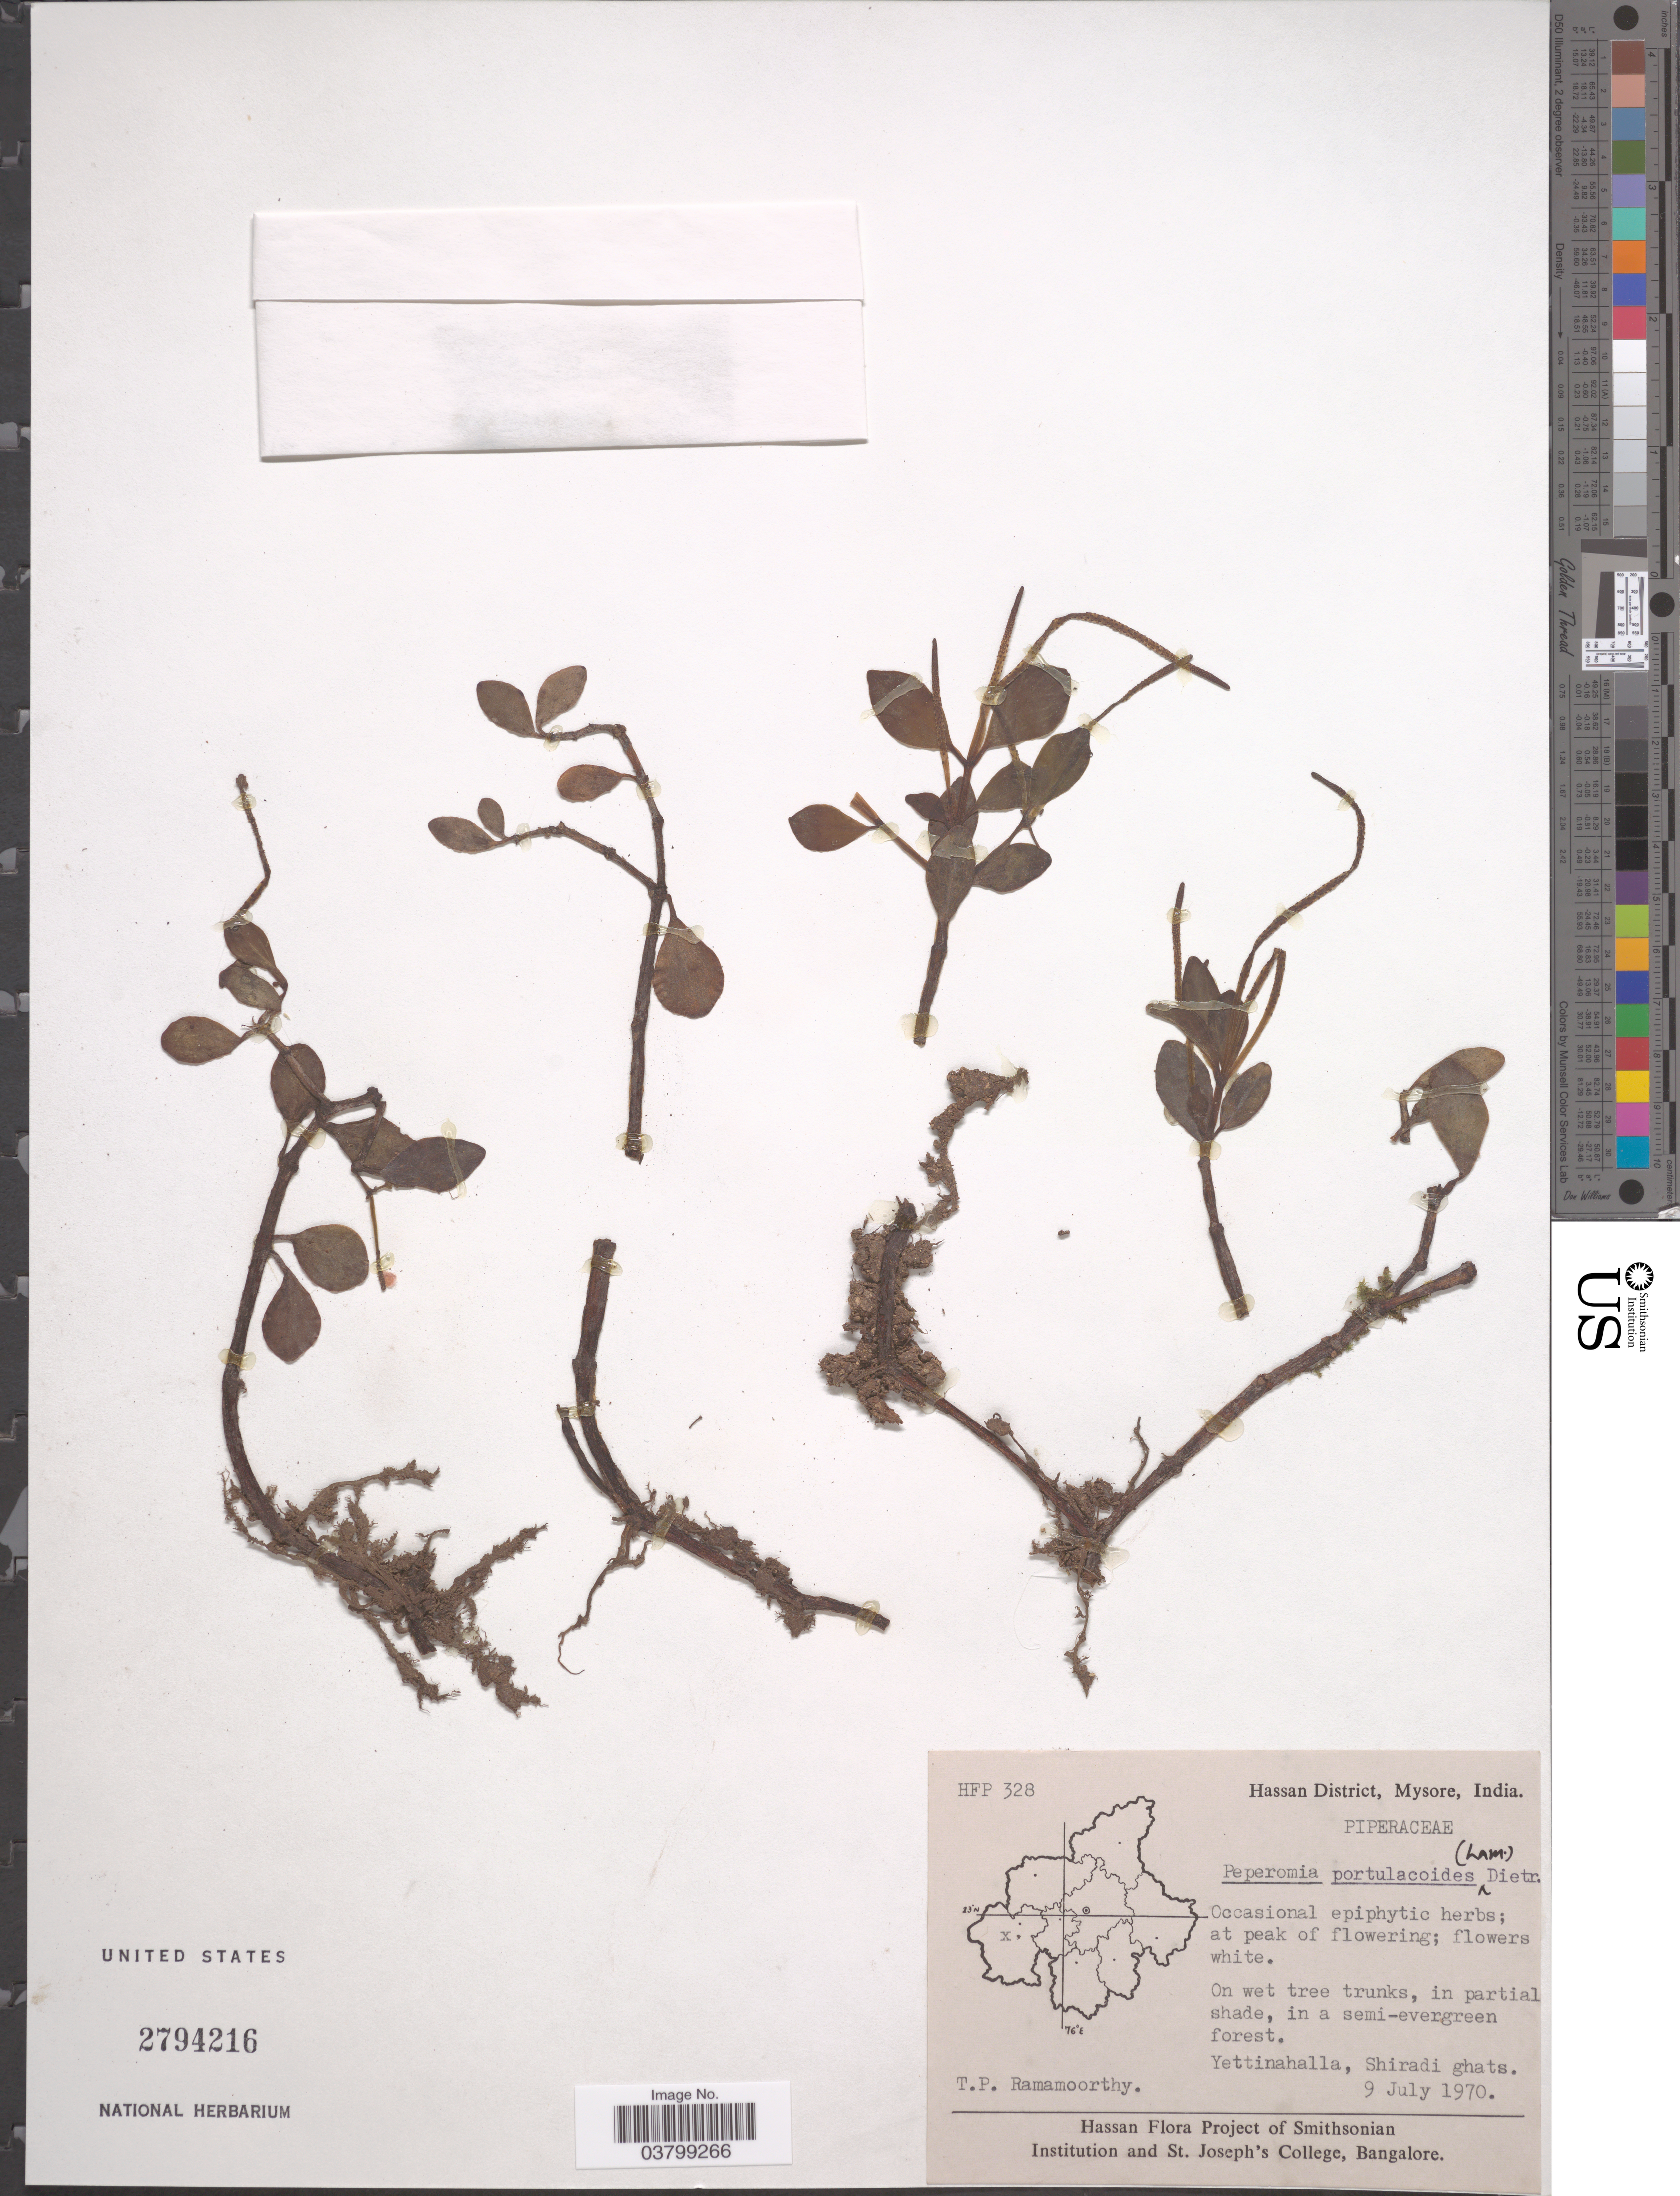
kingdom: Plantae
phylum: Tracheophyta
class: Magnoliopsida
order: Piperales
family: Piperaceae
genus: Peperomia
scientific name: Peperomia portulacoides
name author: (Lam.) A. Dietr.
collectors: T. P. Ramamoorthy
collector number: HFP 328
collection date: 1970-07-09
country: India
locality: Hassan District, Mysore. Yettinahalla, Shiradi ghats.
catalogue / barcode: US 2794216